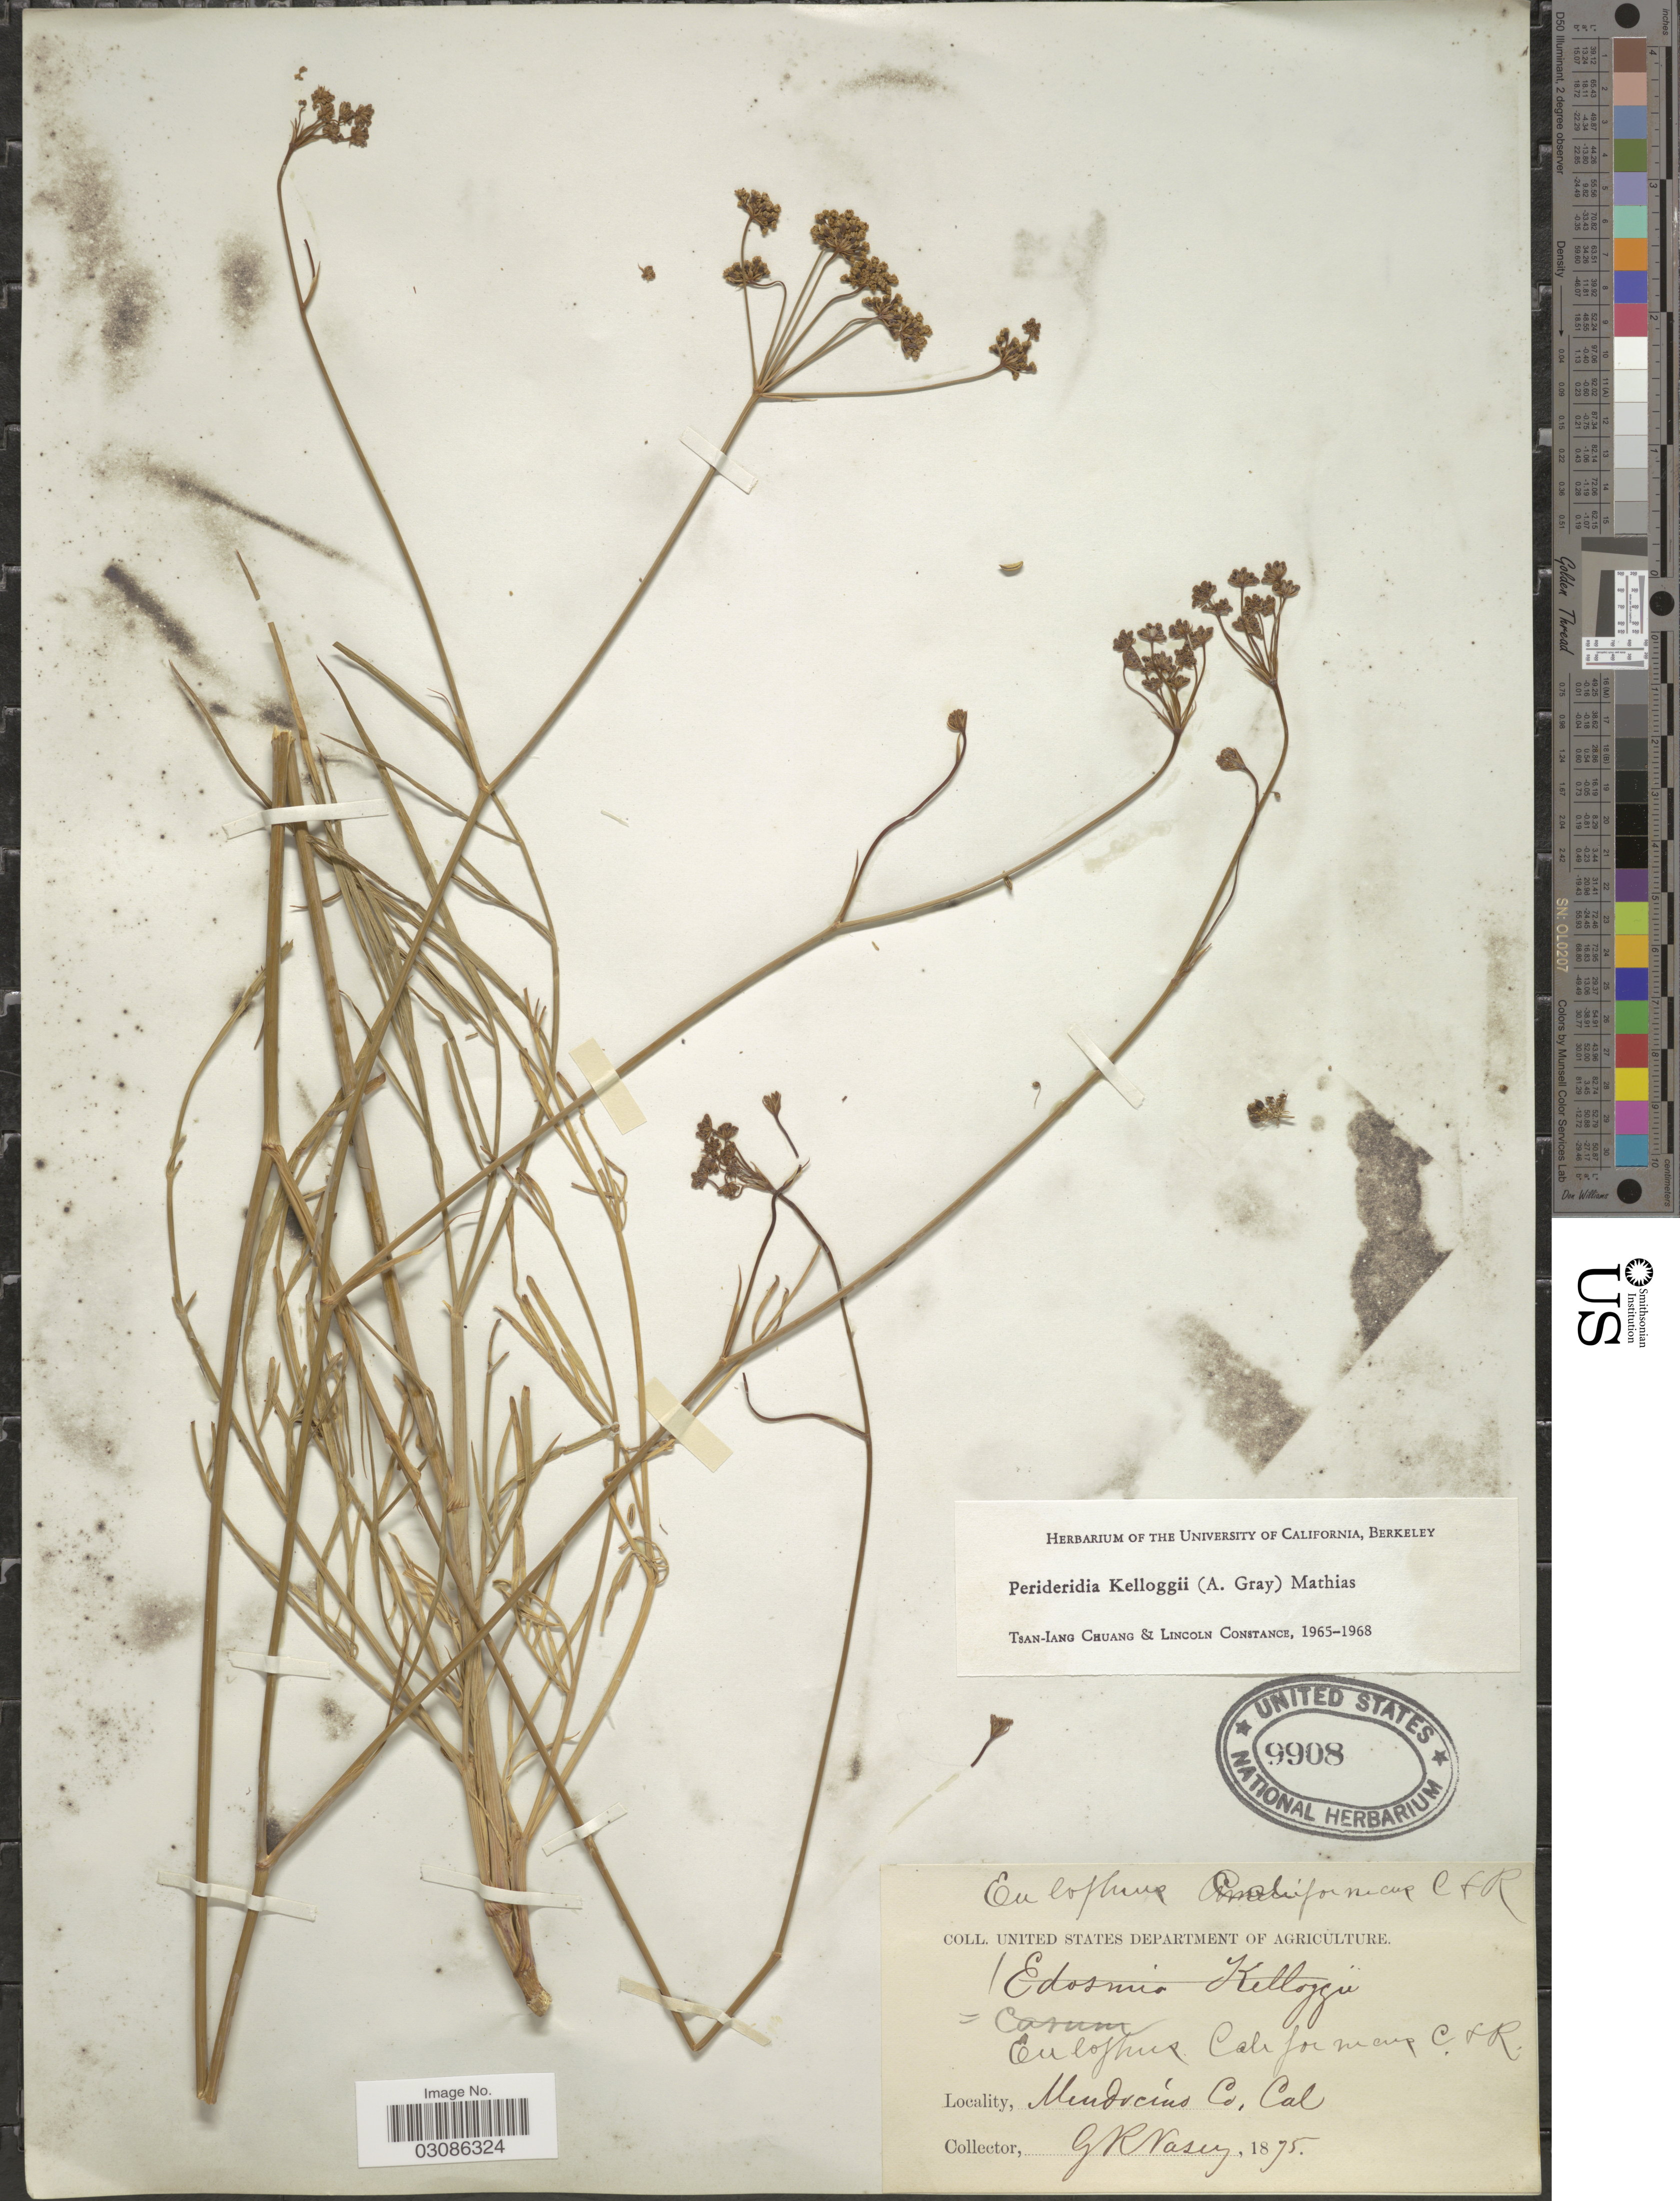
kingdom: Plantae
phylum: Tracheophyta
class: Magnoliopsida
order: Apiales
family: Apiaceae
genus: Perideridia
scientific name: Perideridia kelloggii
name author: (A. Gray) Mathias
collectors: G. R. Vasey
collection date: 1875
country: United States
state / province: California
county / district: Mendocino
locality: Mendocino Co.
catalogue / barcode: US 9908